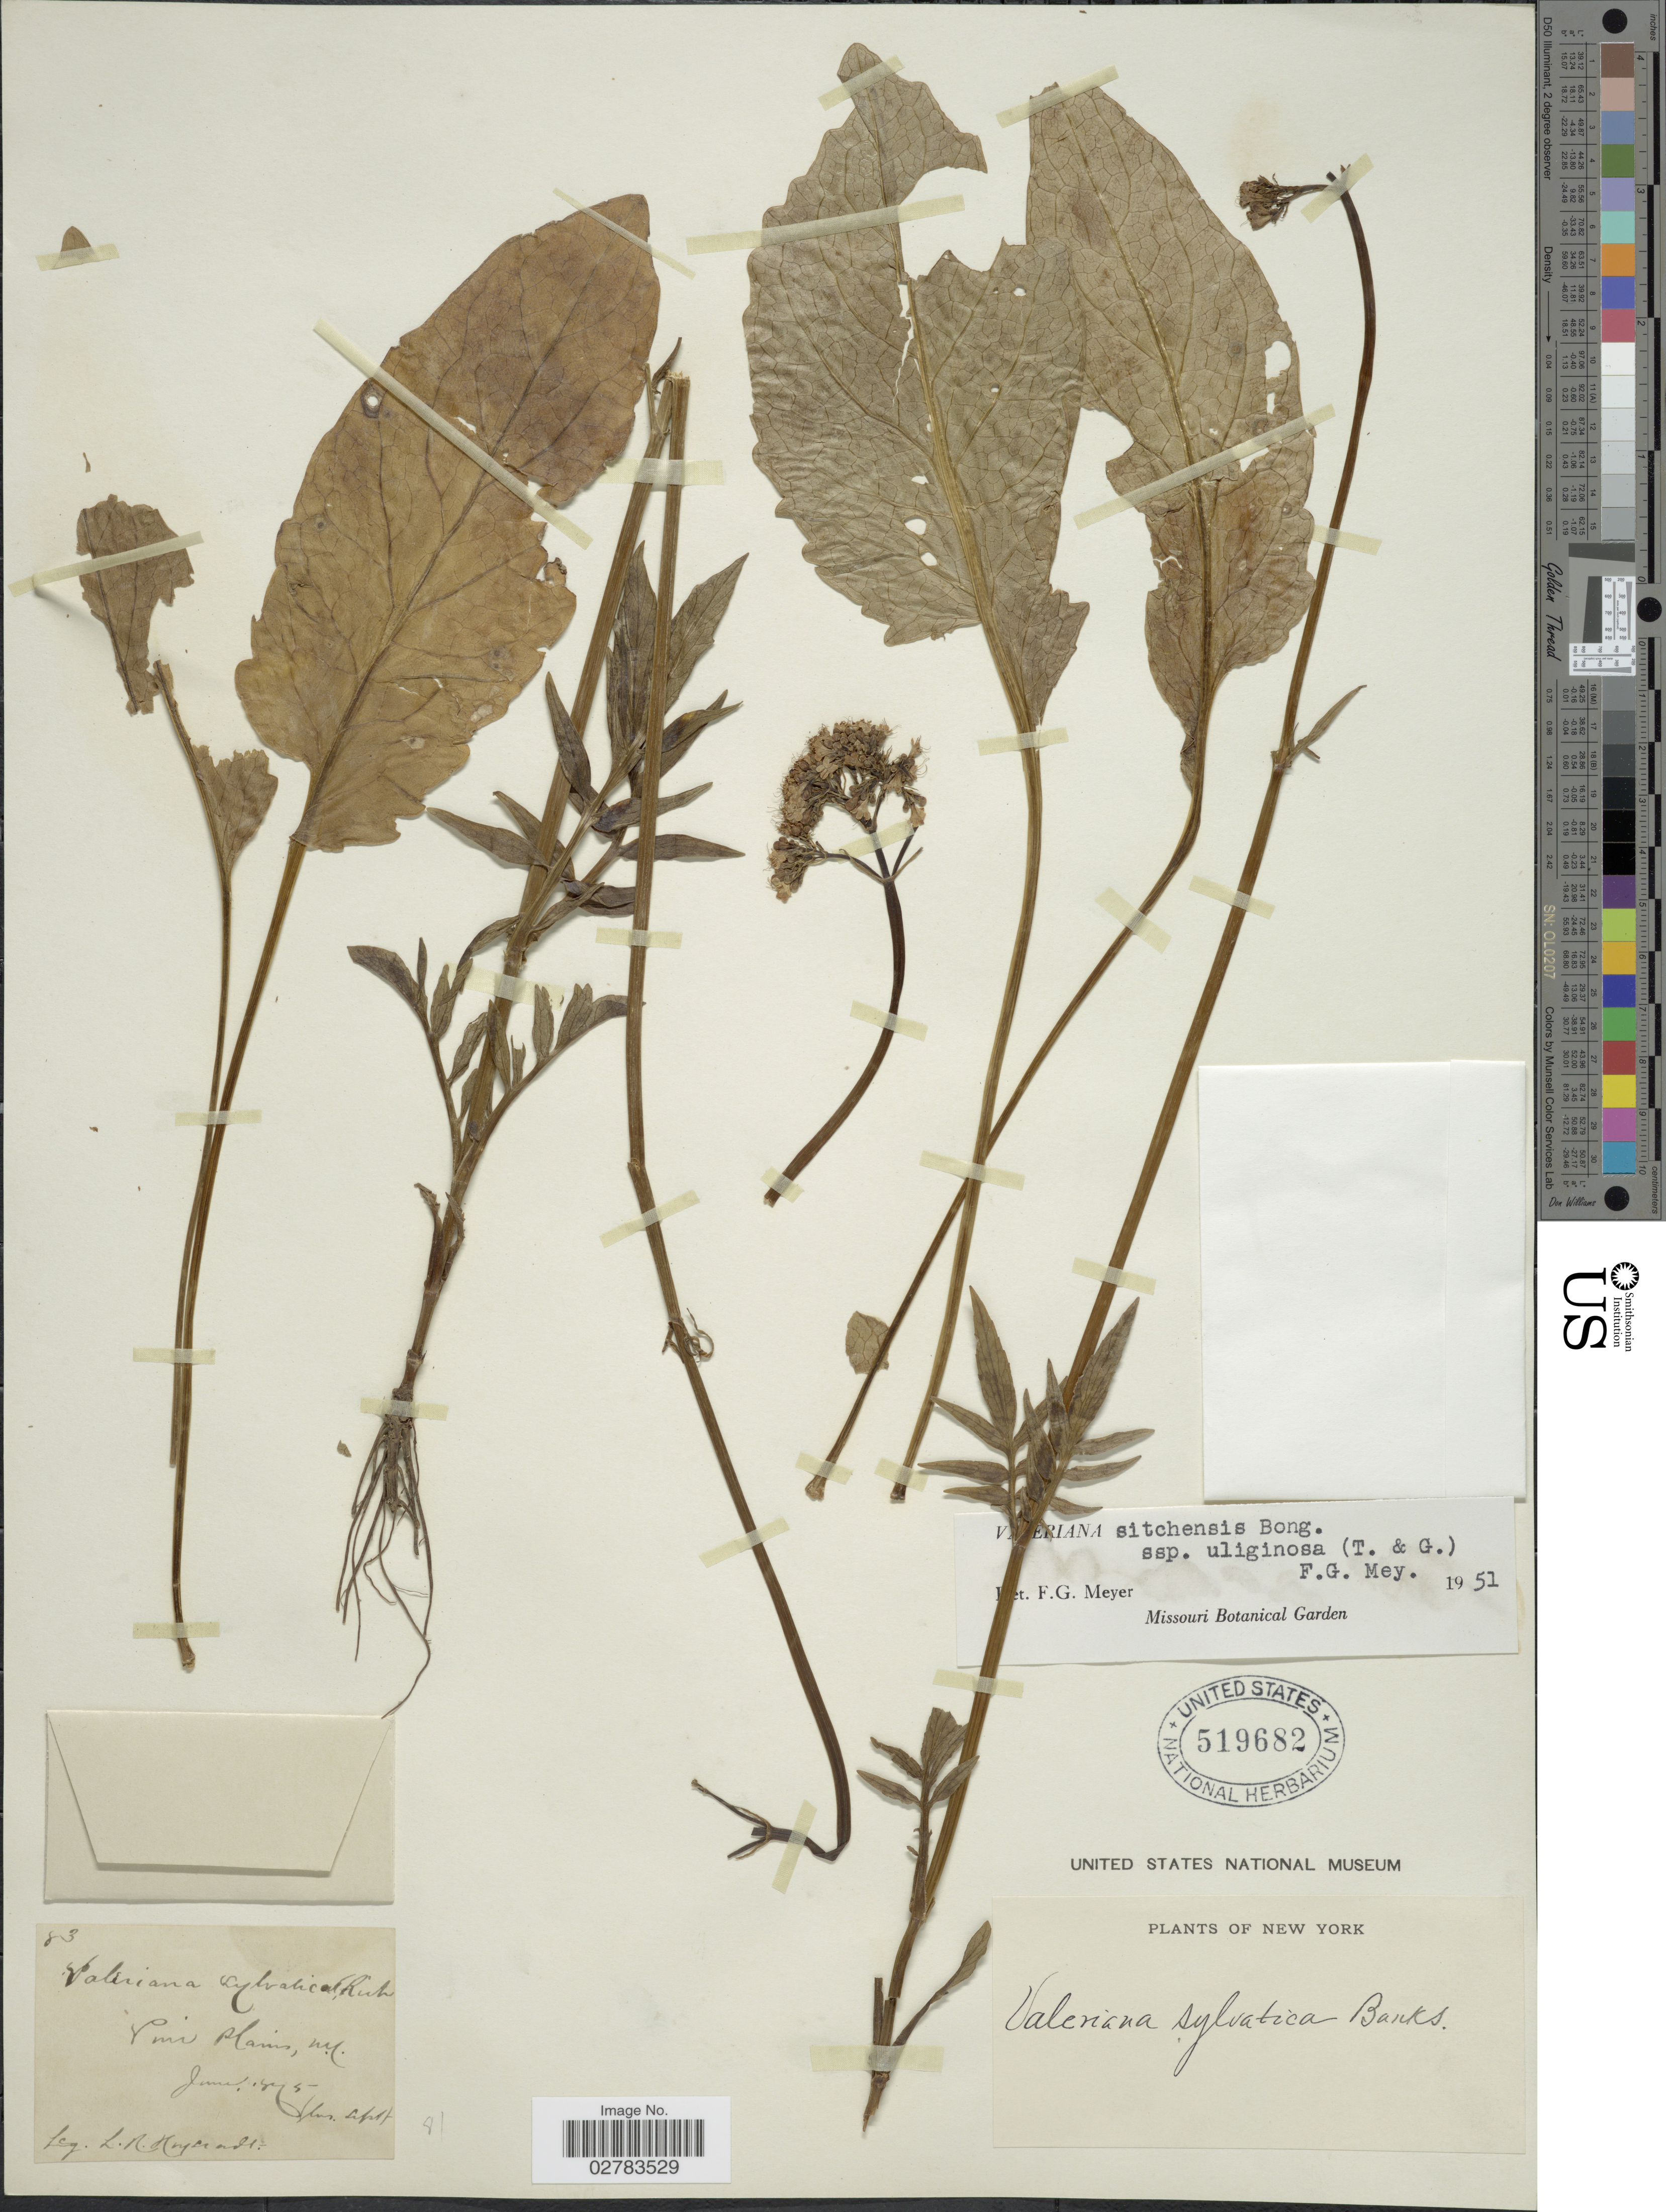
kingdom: Plantae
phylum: Tracheophyta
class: Magnoliopsida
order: Dipsacales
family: Caprifoliaceae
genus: Valeriana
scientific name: Valeriana sitchensis subsp. uliginosa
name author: (Torr. & A. Gray) F.G. Mey.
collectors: L. Hoysradt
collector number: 83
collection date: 1895-06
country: United States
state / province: New York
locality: Pine Plains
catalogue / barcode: US 519682